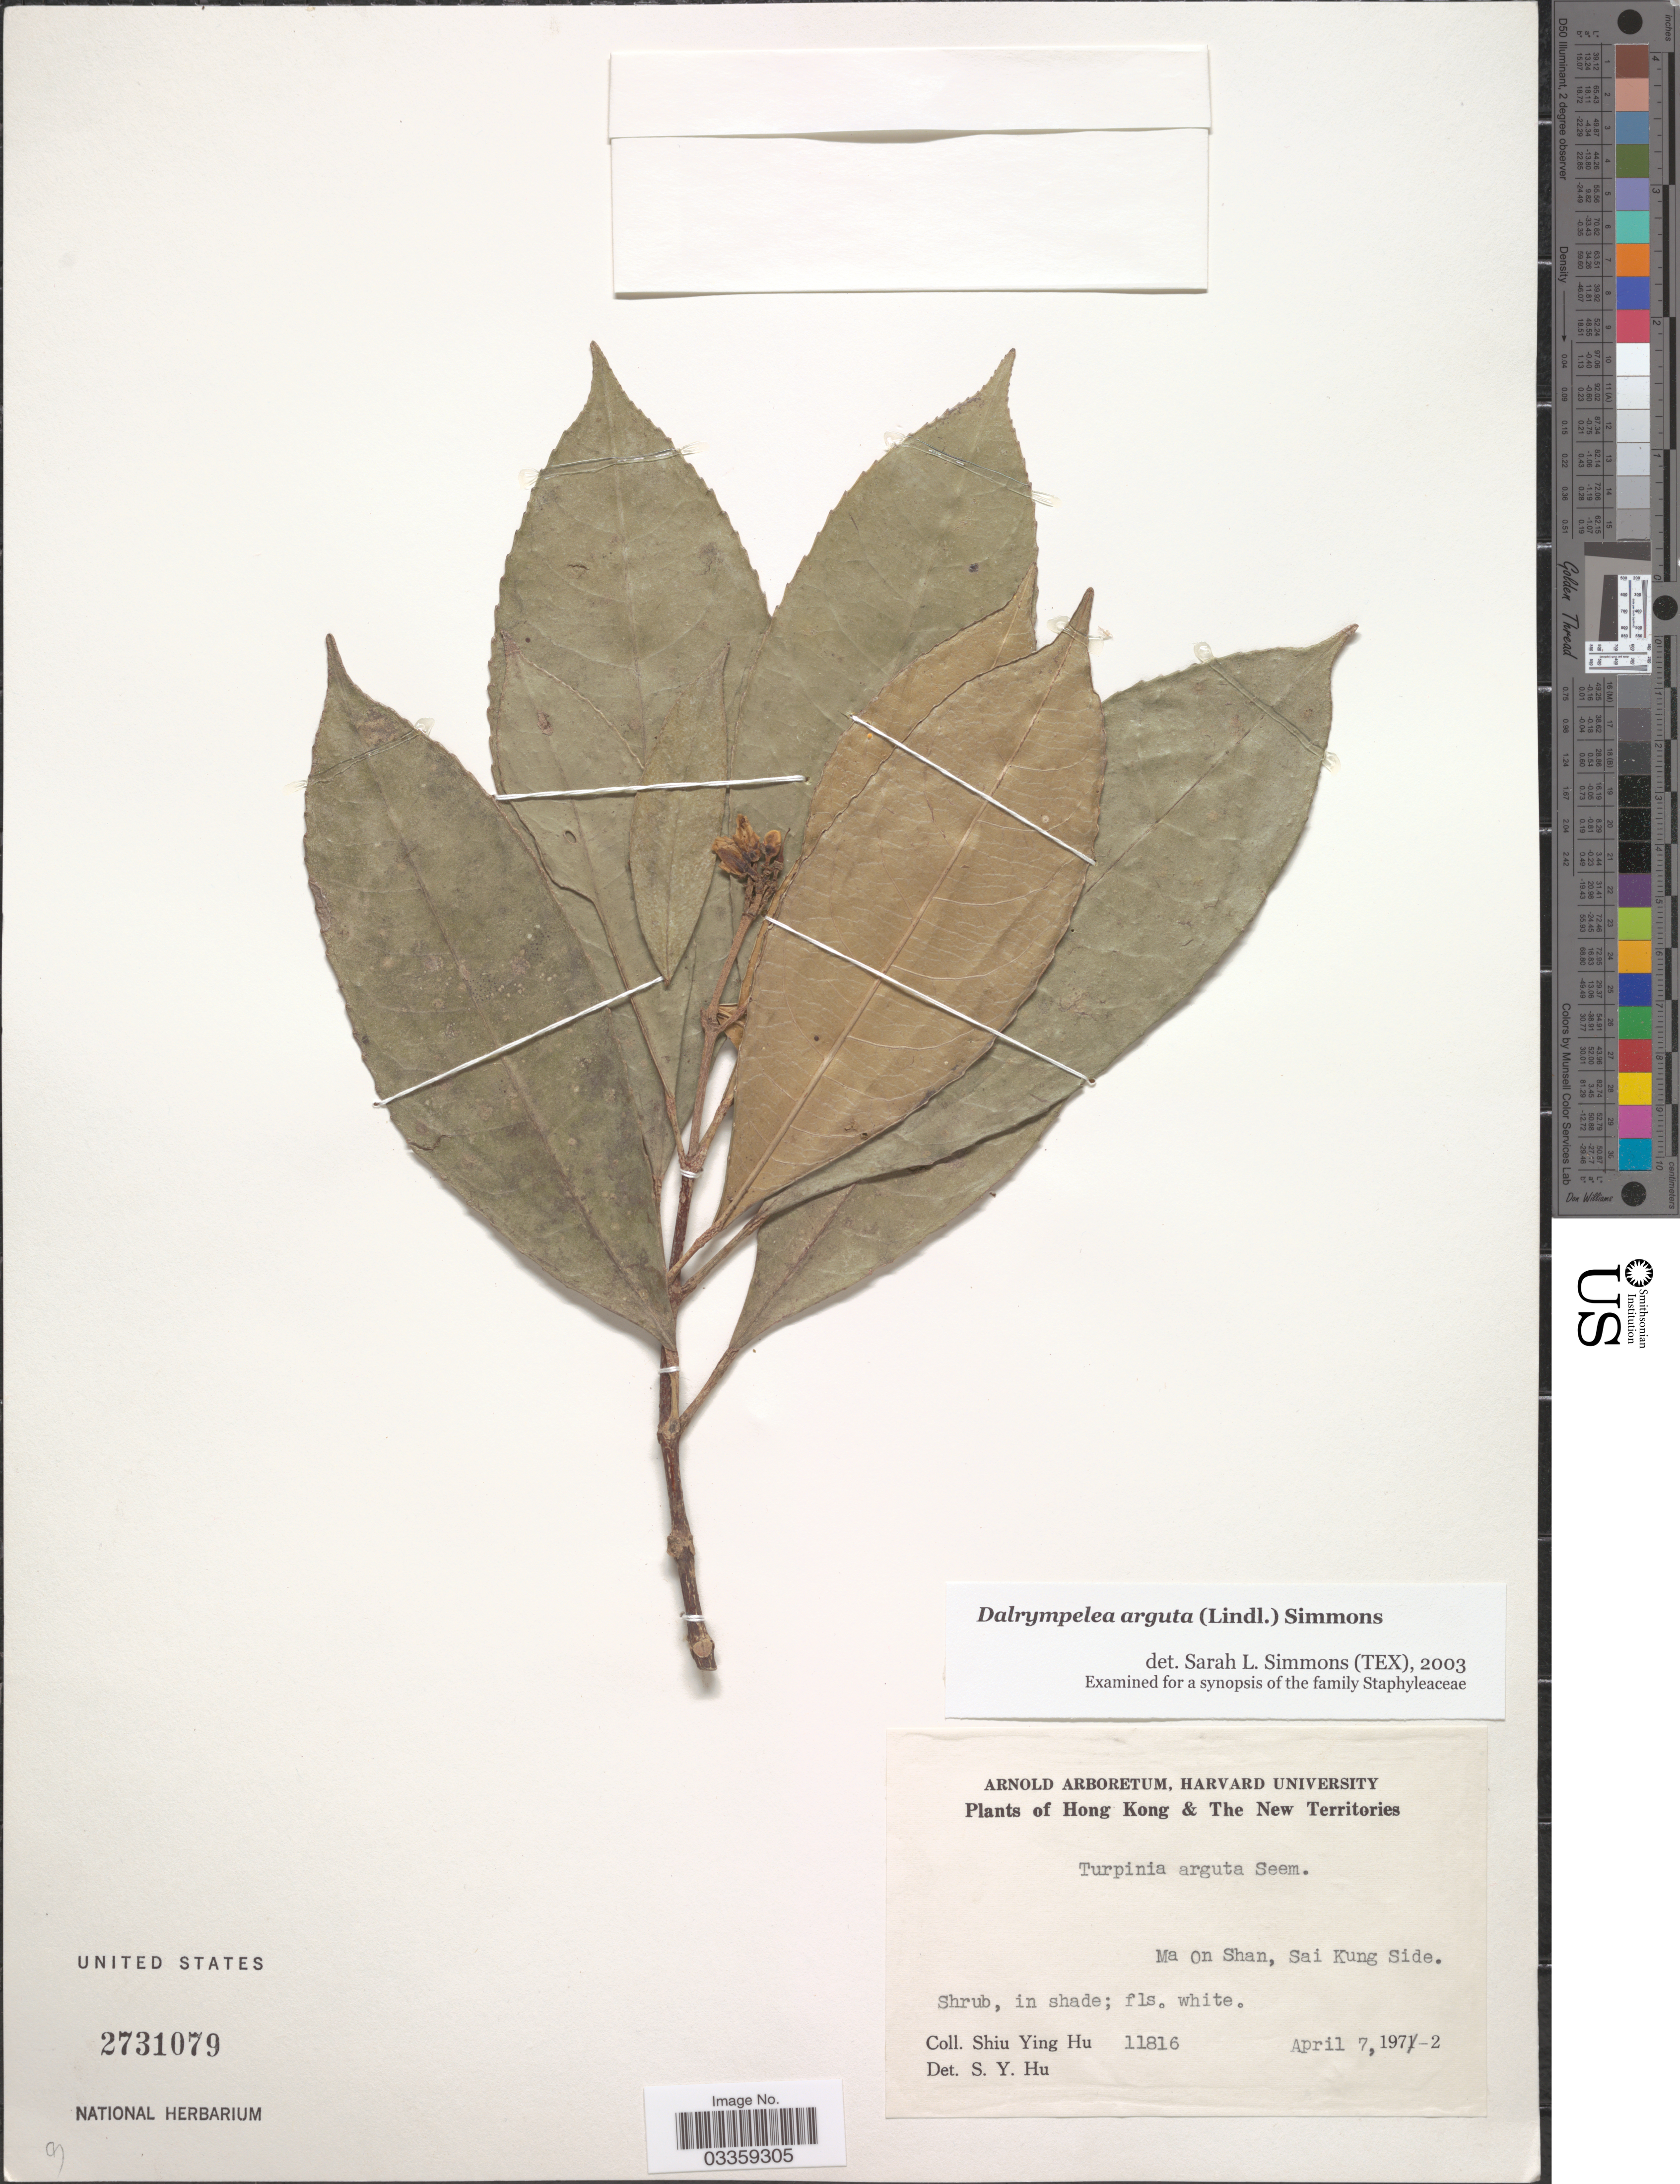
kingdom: Plantae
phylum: Tracheophyta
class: Magnoliopsida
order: Crossosomatales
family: Staphyleaceae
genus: Turpinia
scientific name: Turpinia arguta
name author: (Lindl.) Seem.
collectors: S. Y. Hu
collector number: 11816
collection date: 1972-04-07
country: China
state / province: Hong Kong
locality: The New Territories, Ma On Shan, Sai Kung Side.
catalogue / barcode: US 2731079